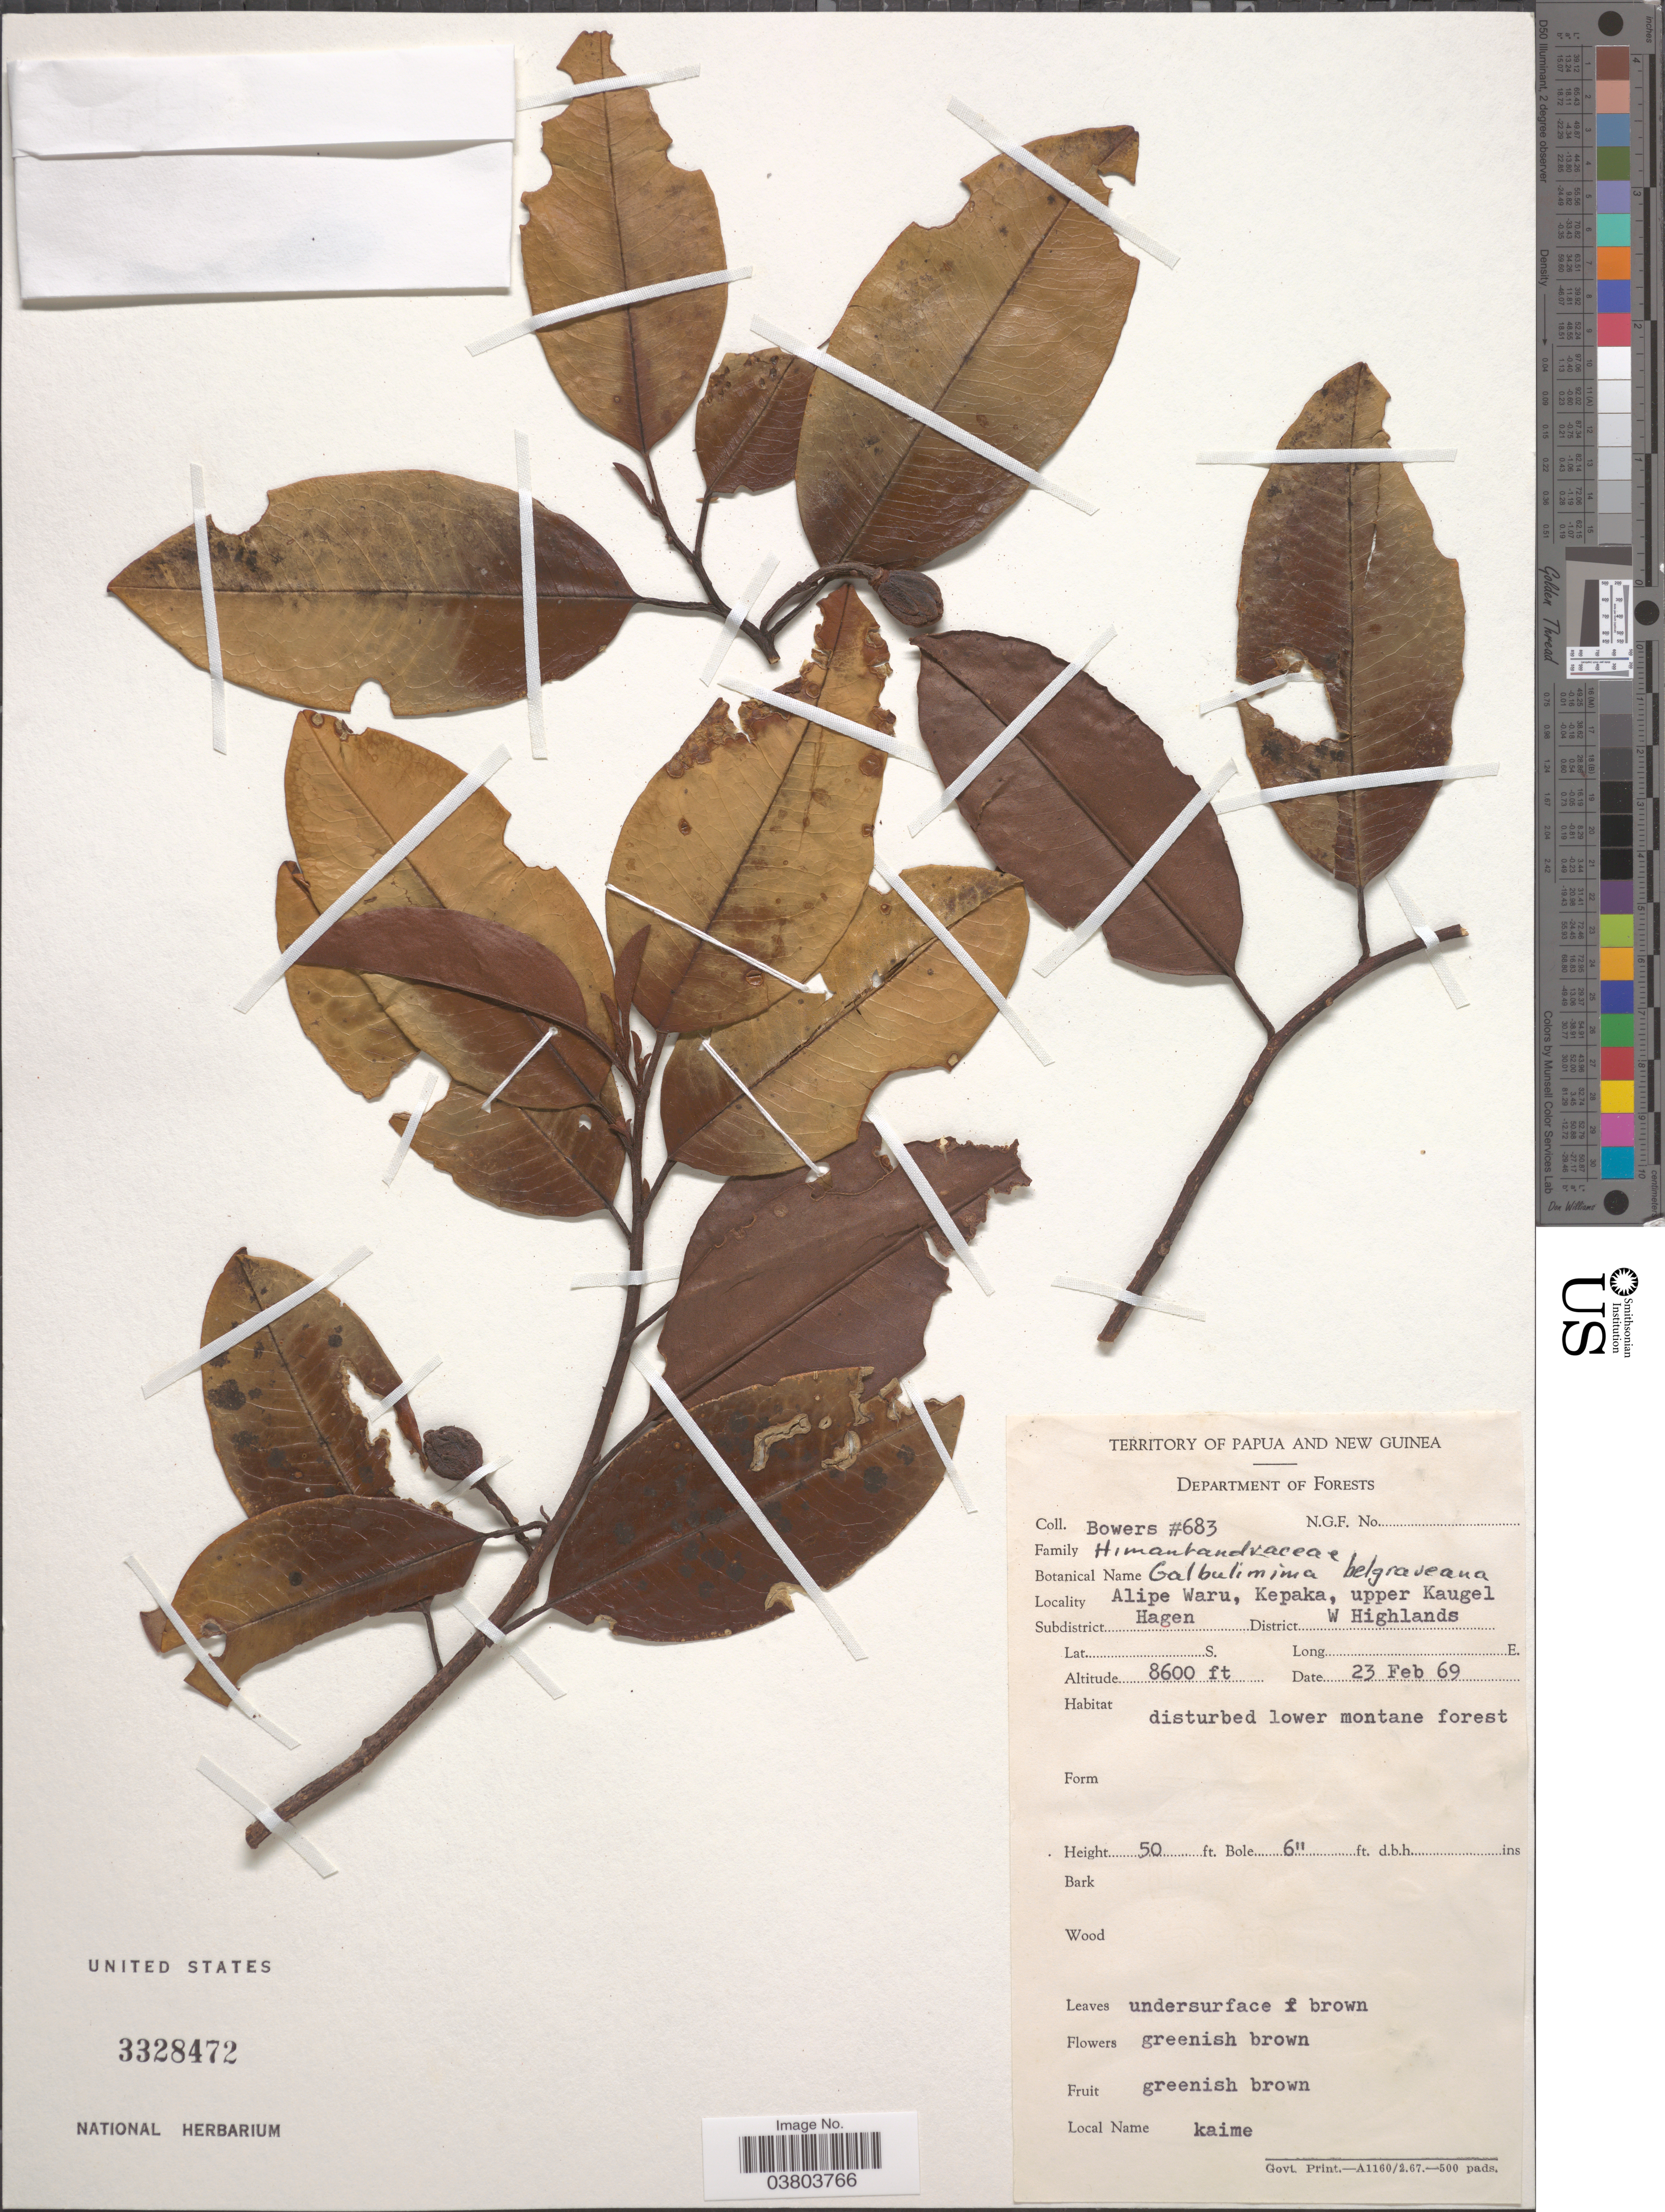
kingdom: Plantae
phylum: Tracheophyta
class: Magnoliopsida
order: Magnoliales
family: Himantandraceae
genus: Galbulimima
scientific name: Galbulimima belgraveana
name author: (F. Muell.) Sprague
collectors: -. Bowers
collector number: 683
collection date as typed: Transcribed d/m/y: 23/2/69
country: Papua New Guinea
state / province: Western Highlands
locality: Territory of Papua and New Guinea. Alipe Waru, Kepaka, upper Kaugel. Subdistrict Hagen. District W Highlands.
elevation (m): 2621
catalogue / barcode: US 3328472